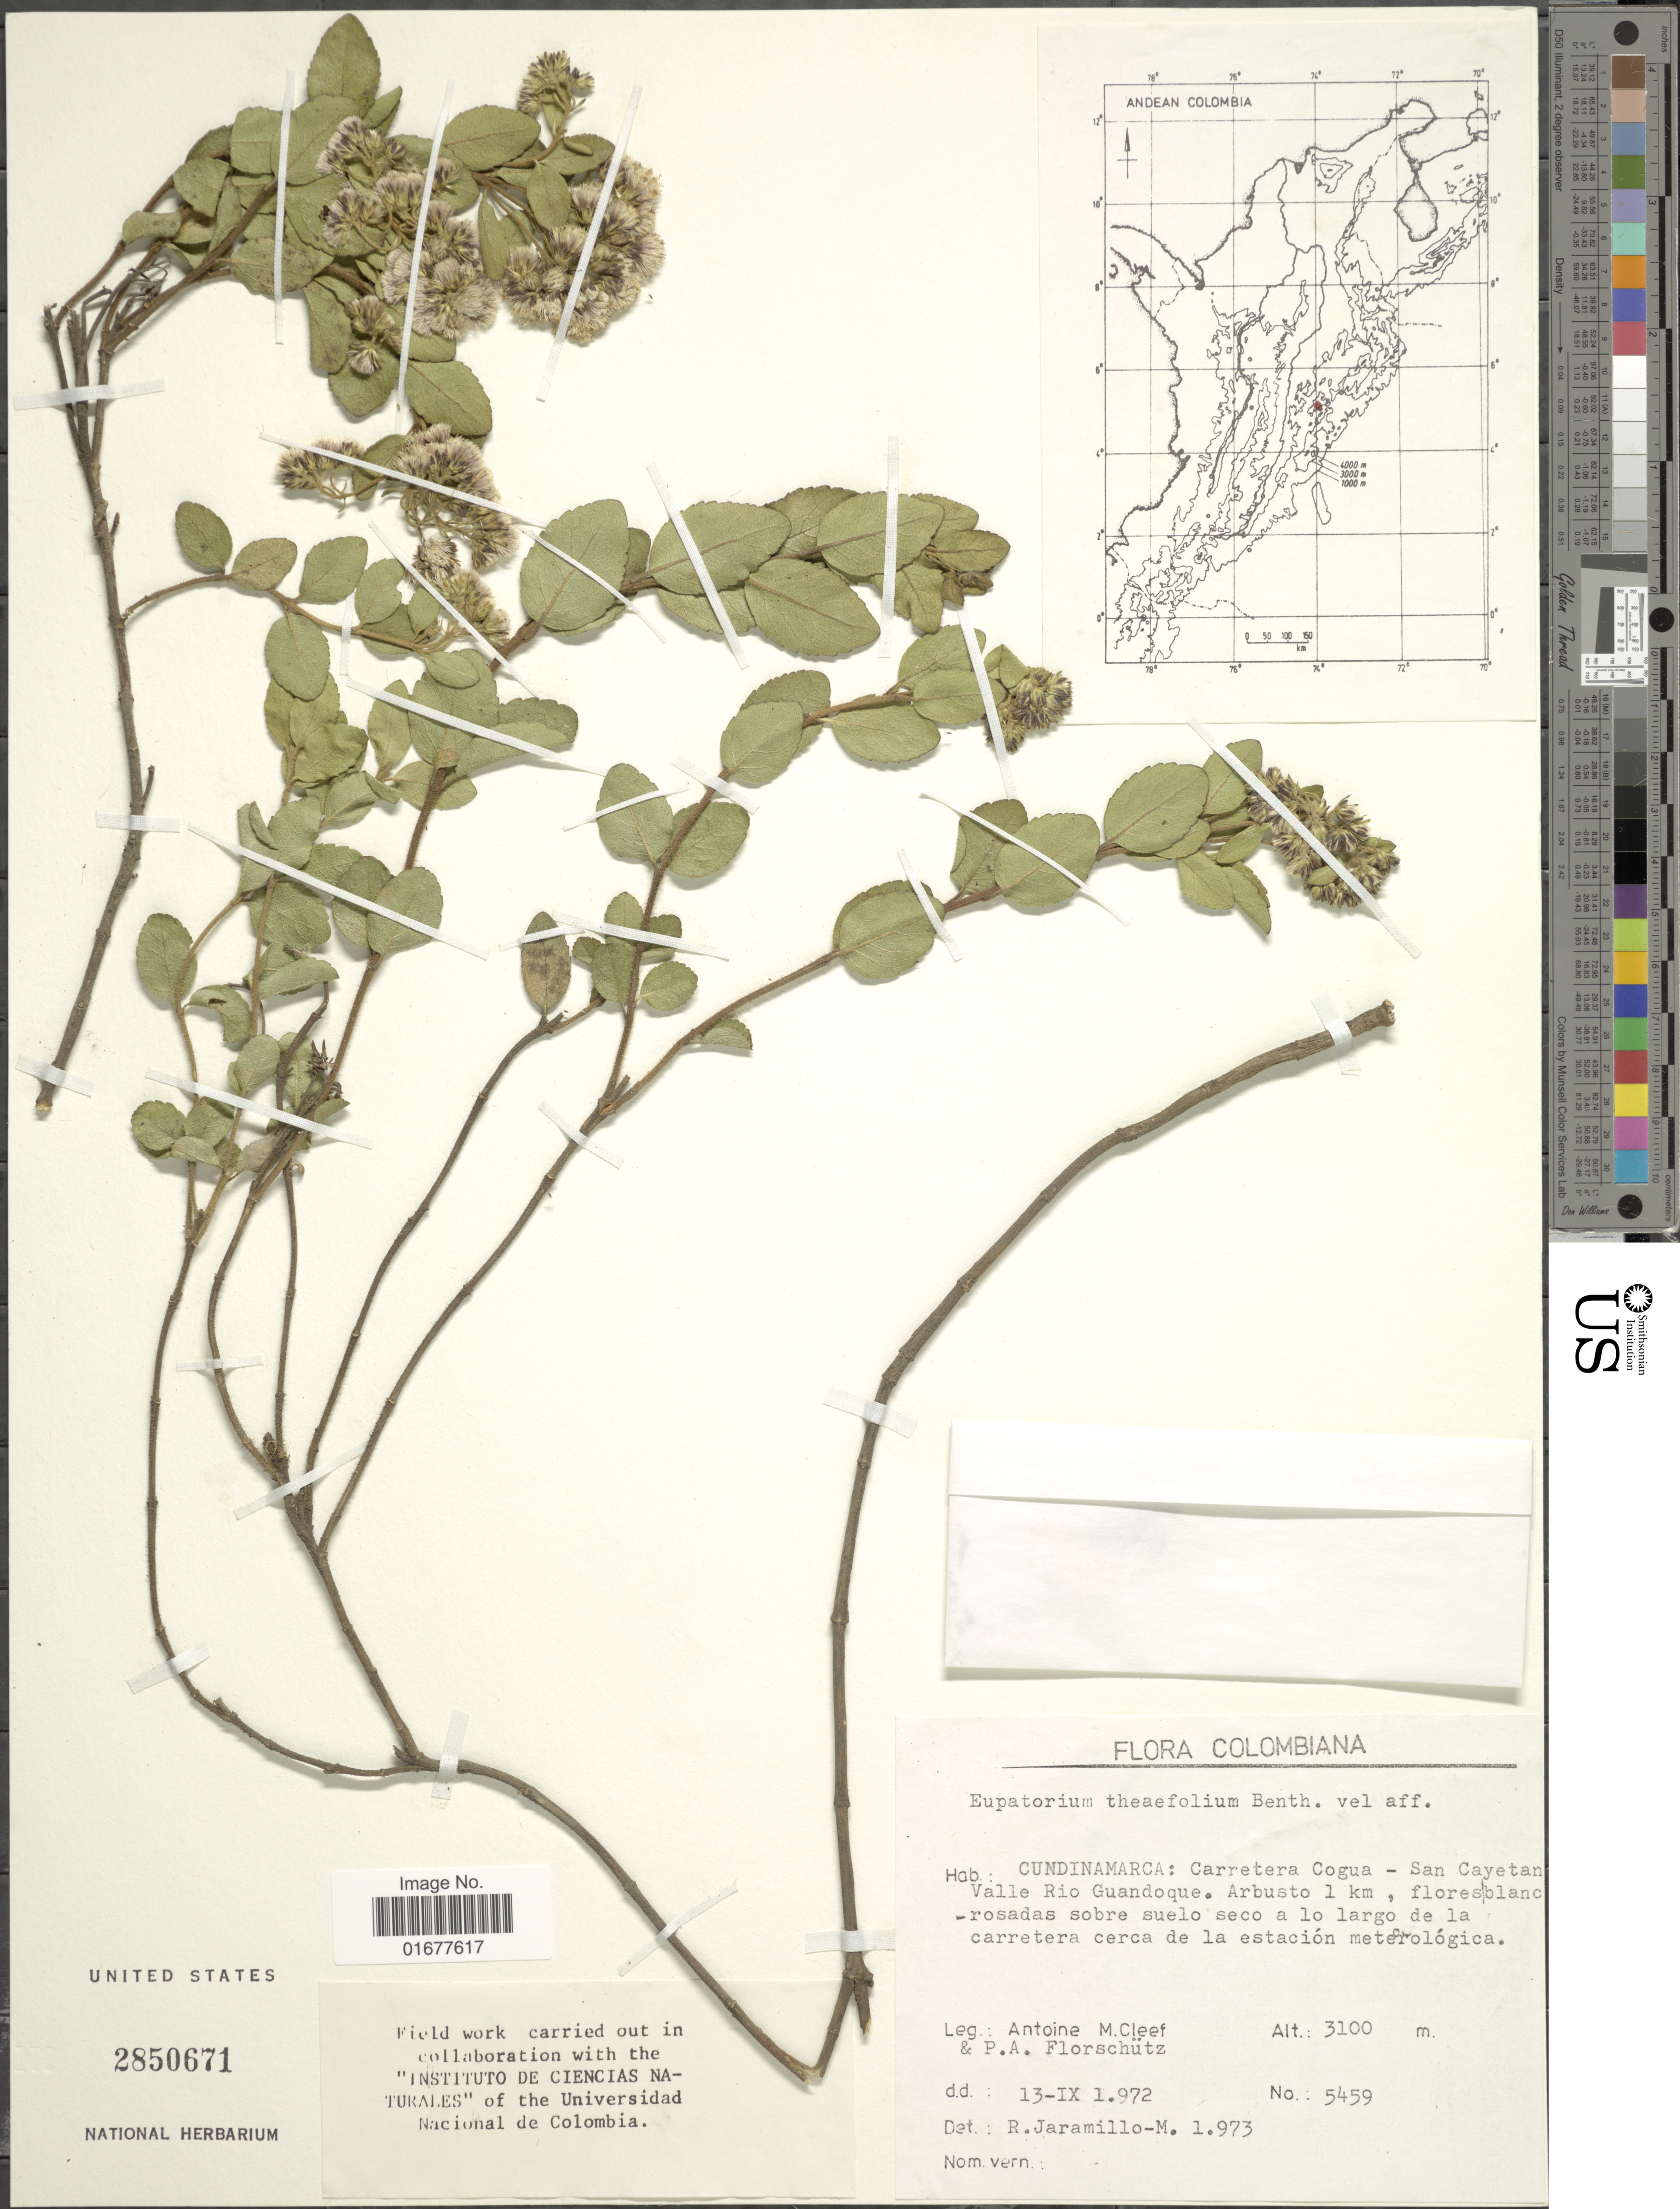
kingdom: Plantae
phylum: Tracheophyta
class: Magnoliopsida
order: Asterales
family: Asteraceae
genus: Ageratina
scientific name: Ageratina theaefolia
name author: (Benth.) R.M. King & H. Rob.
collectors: A. M. Cleef & P. Florschütz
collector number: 5459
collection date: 1972-09-13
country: Colombia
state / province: Cundinamarca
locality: Carretera Cogua, San Cayetan, Valle Rio Guandoque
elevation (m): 3100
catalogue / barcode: US 2850671